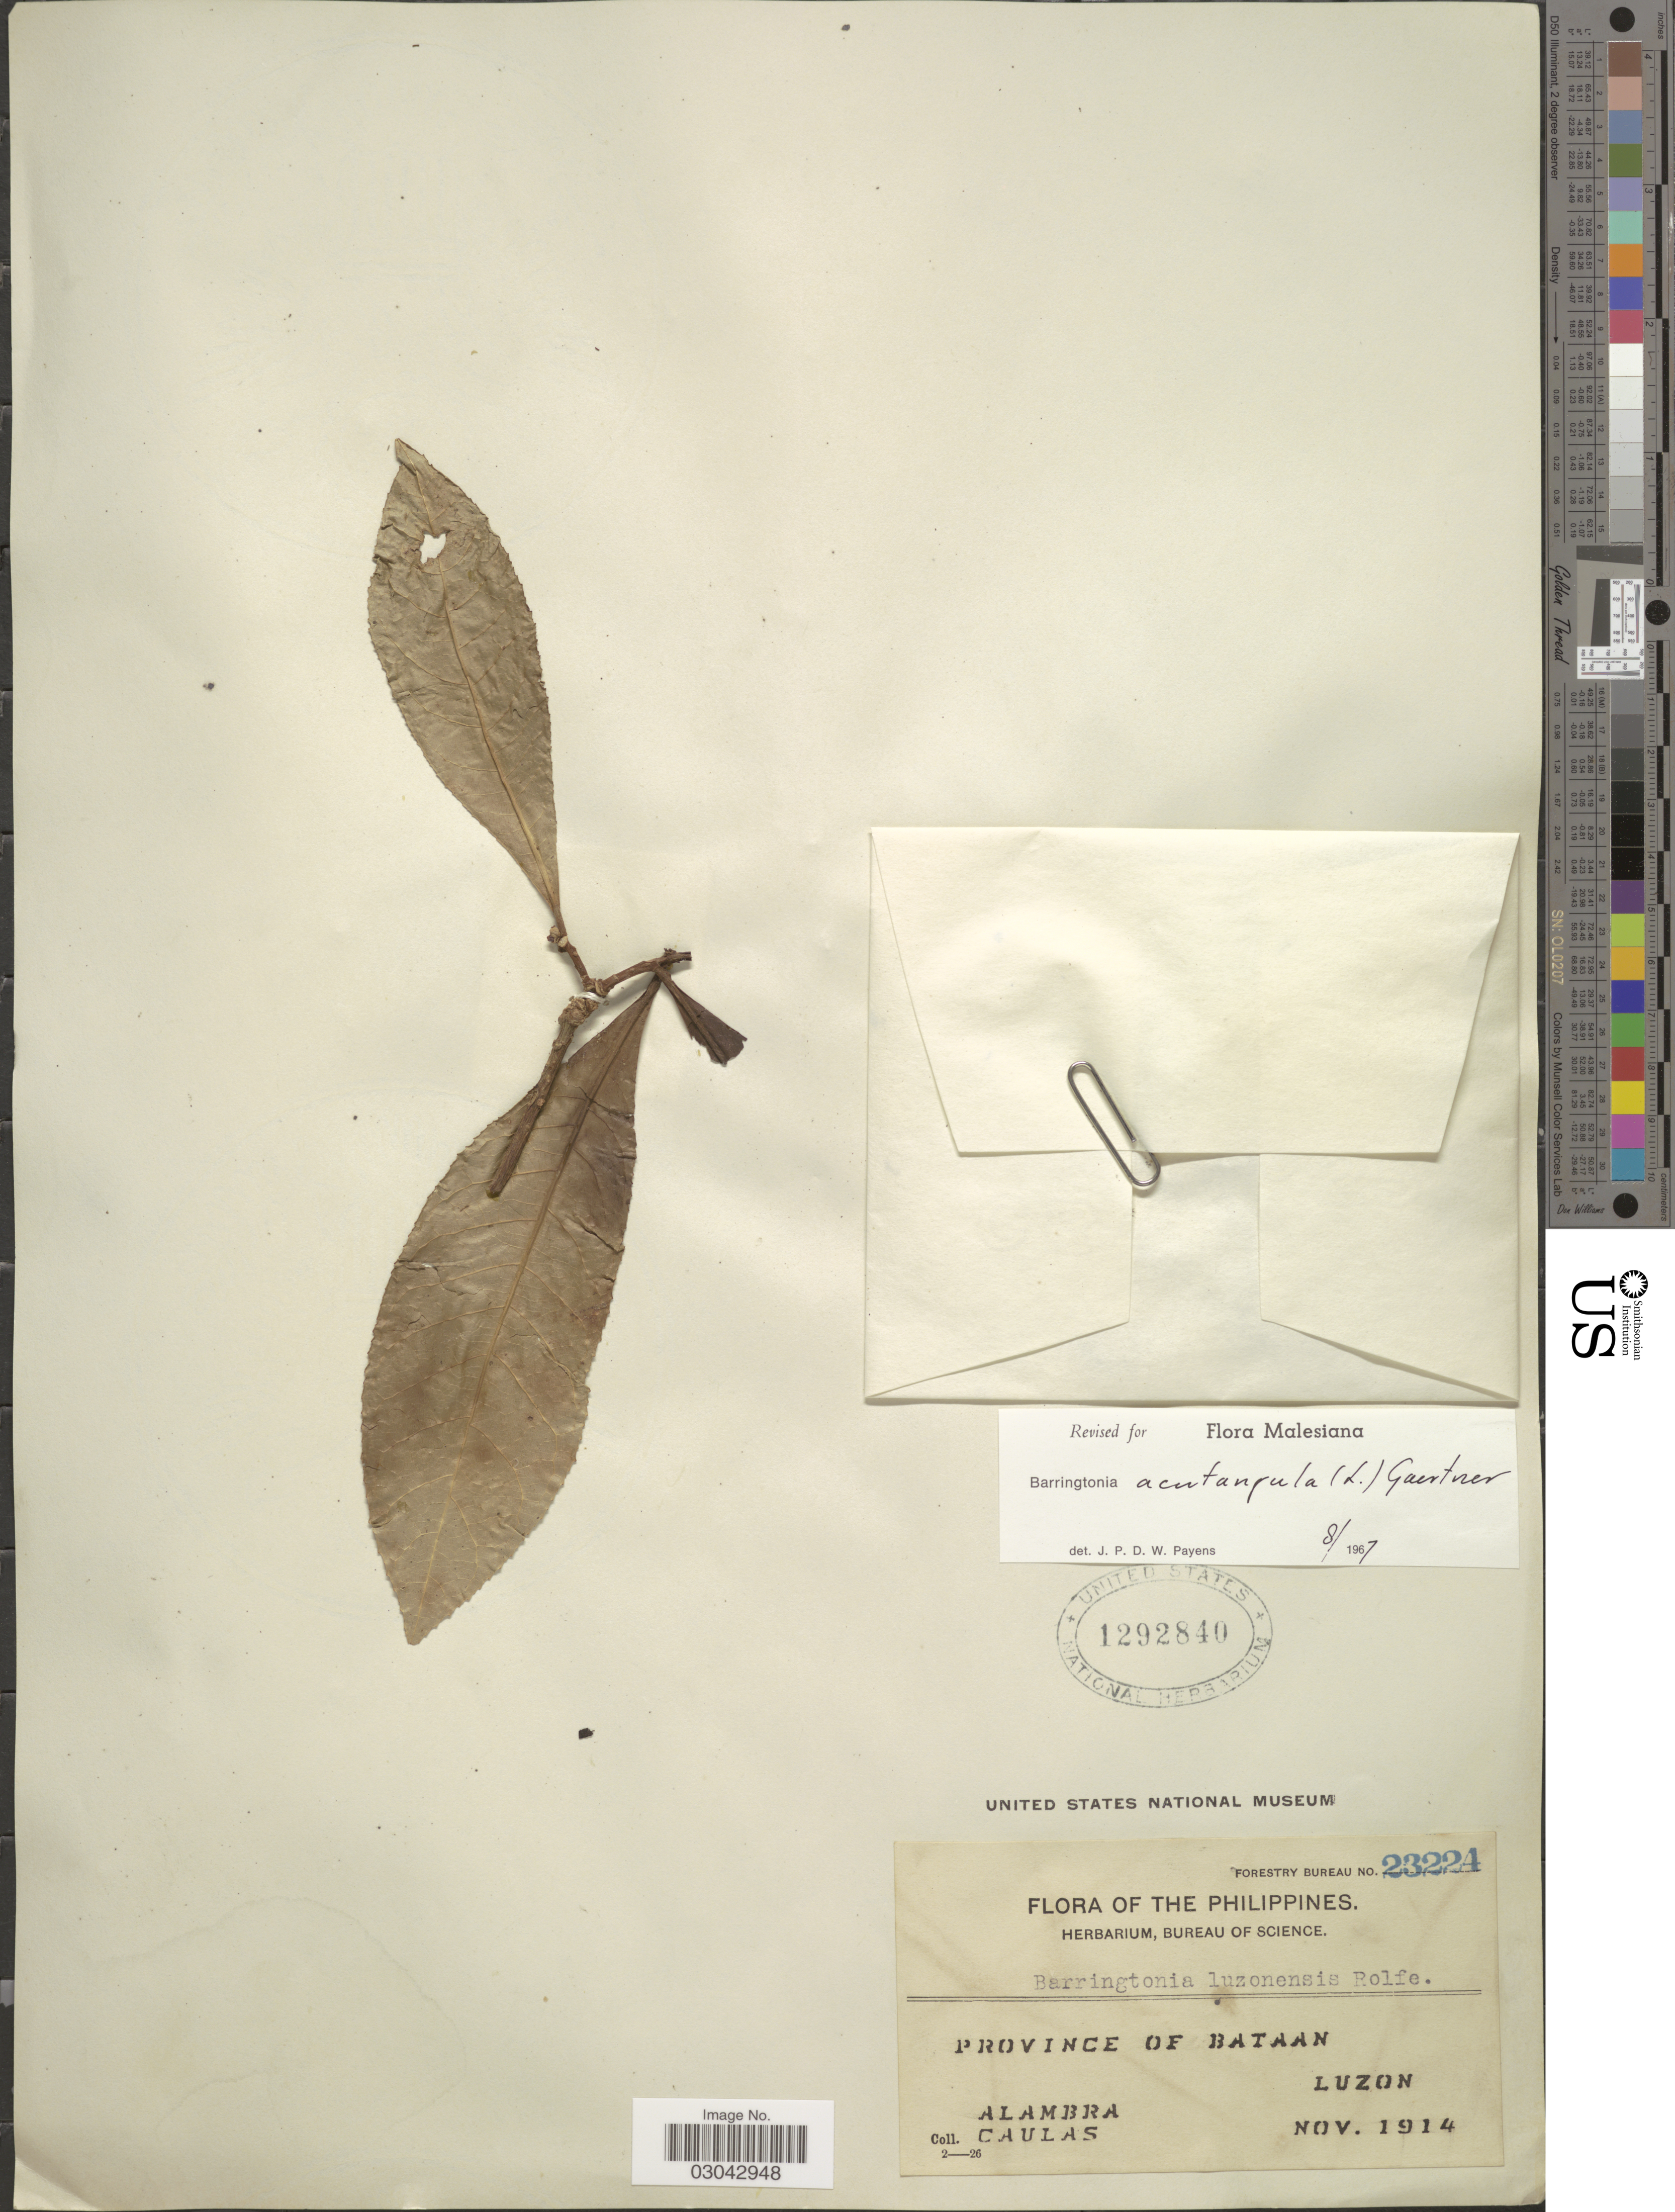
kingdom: Plantae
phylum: Tracheophyta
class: Magnoliopsida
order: Ericales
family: Lecythidaceae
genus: Barringtonia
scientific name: Barringtonia acutangula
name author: (L.) Gaertn.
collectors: F. Alambra & Caulas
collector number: Forestry Bureau 23224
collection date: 1914-11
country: Philippines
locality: Province of Bataan, Luzon.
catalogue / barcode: US 1292840